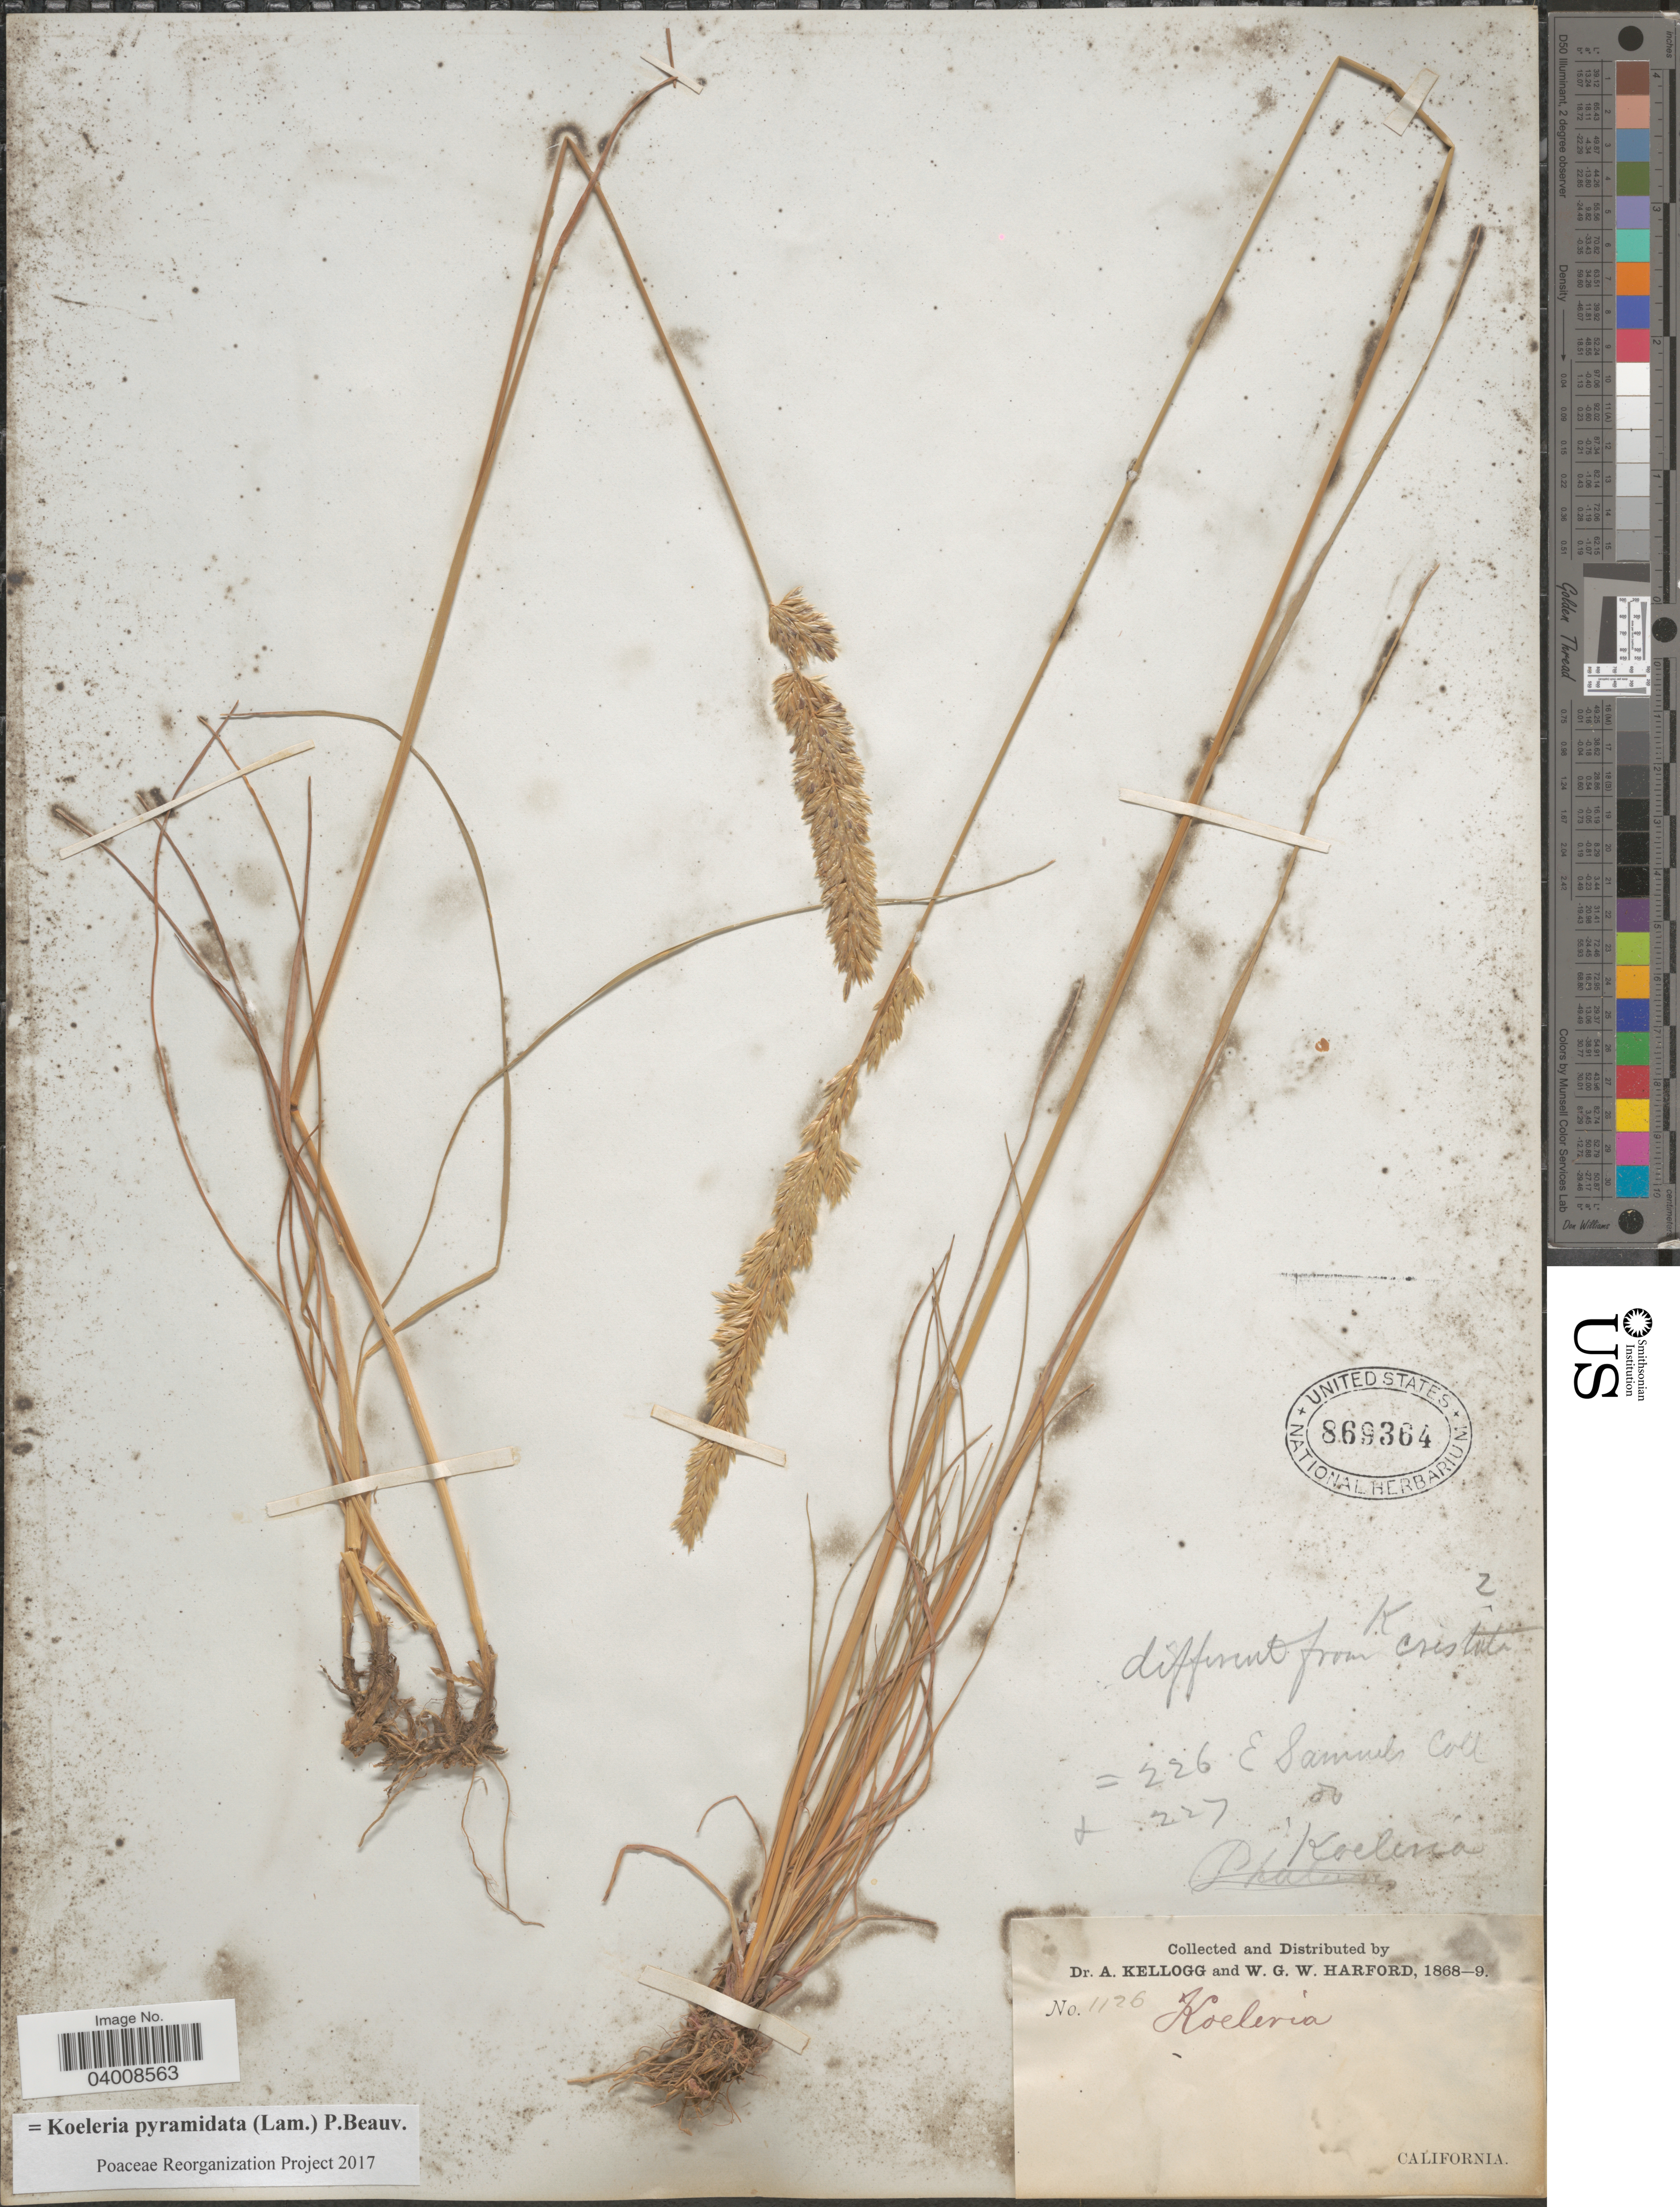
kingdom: Plantae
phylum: Tracheophyta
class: Liliopsida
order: Poales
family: Poaceae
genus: Koeleria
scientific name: Koeleria pyramidata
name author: (Lam.) P. Beauv.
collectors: A. Kellogg & W. G. W. Harford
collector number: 1126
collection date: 1868/1869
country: United States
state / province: California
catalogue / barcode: US 869364